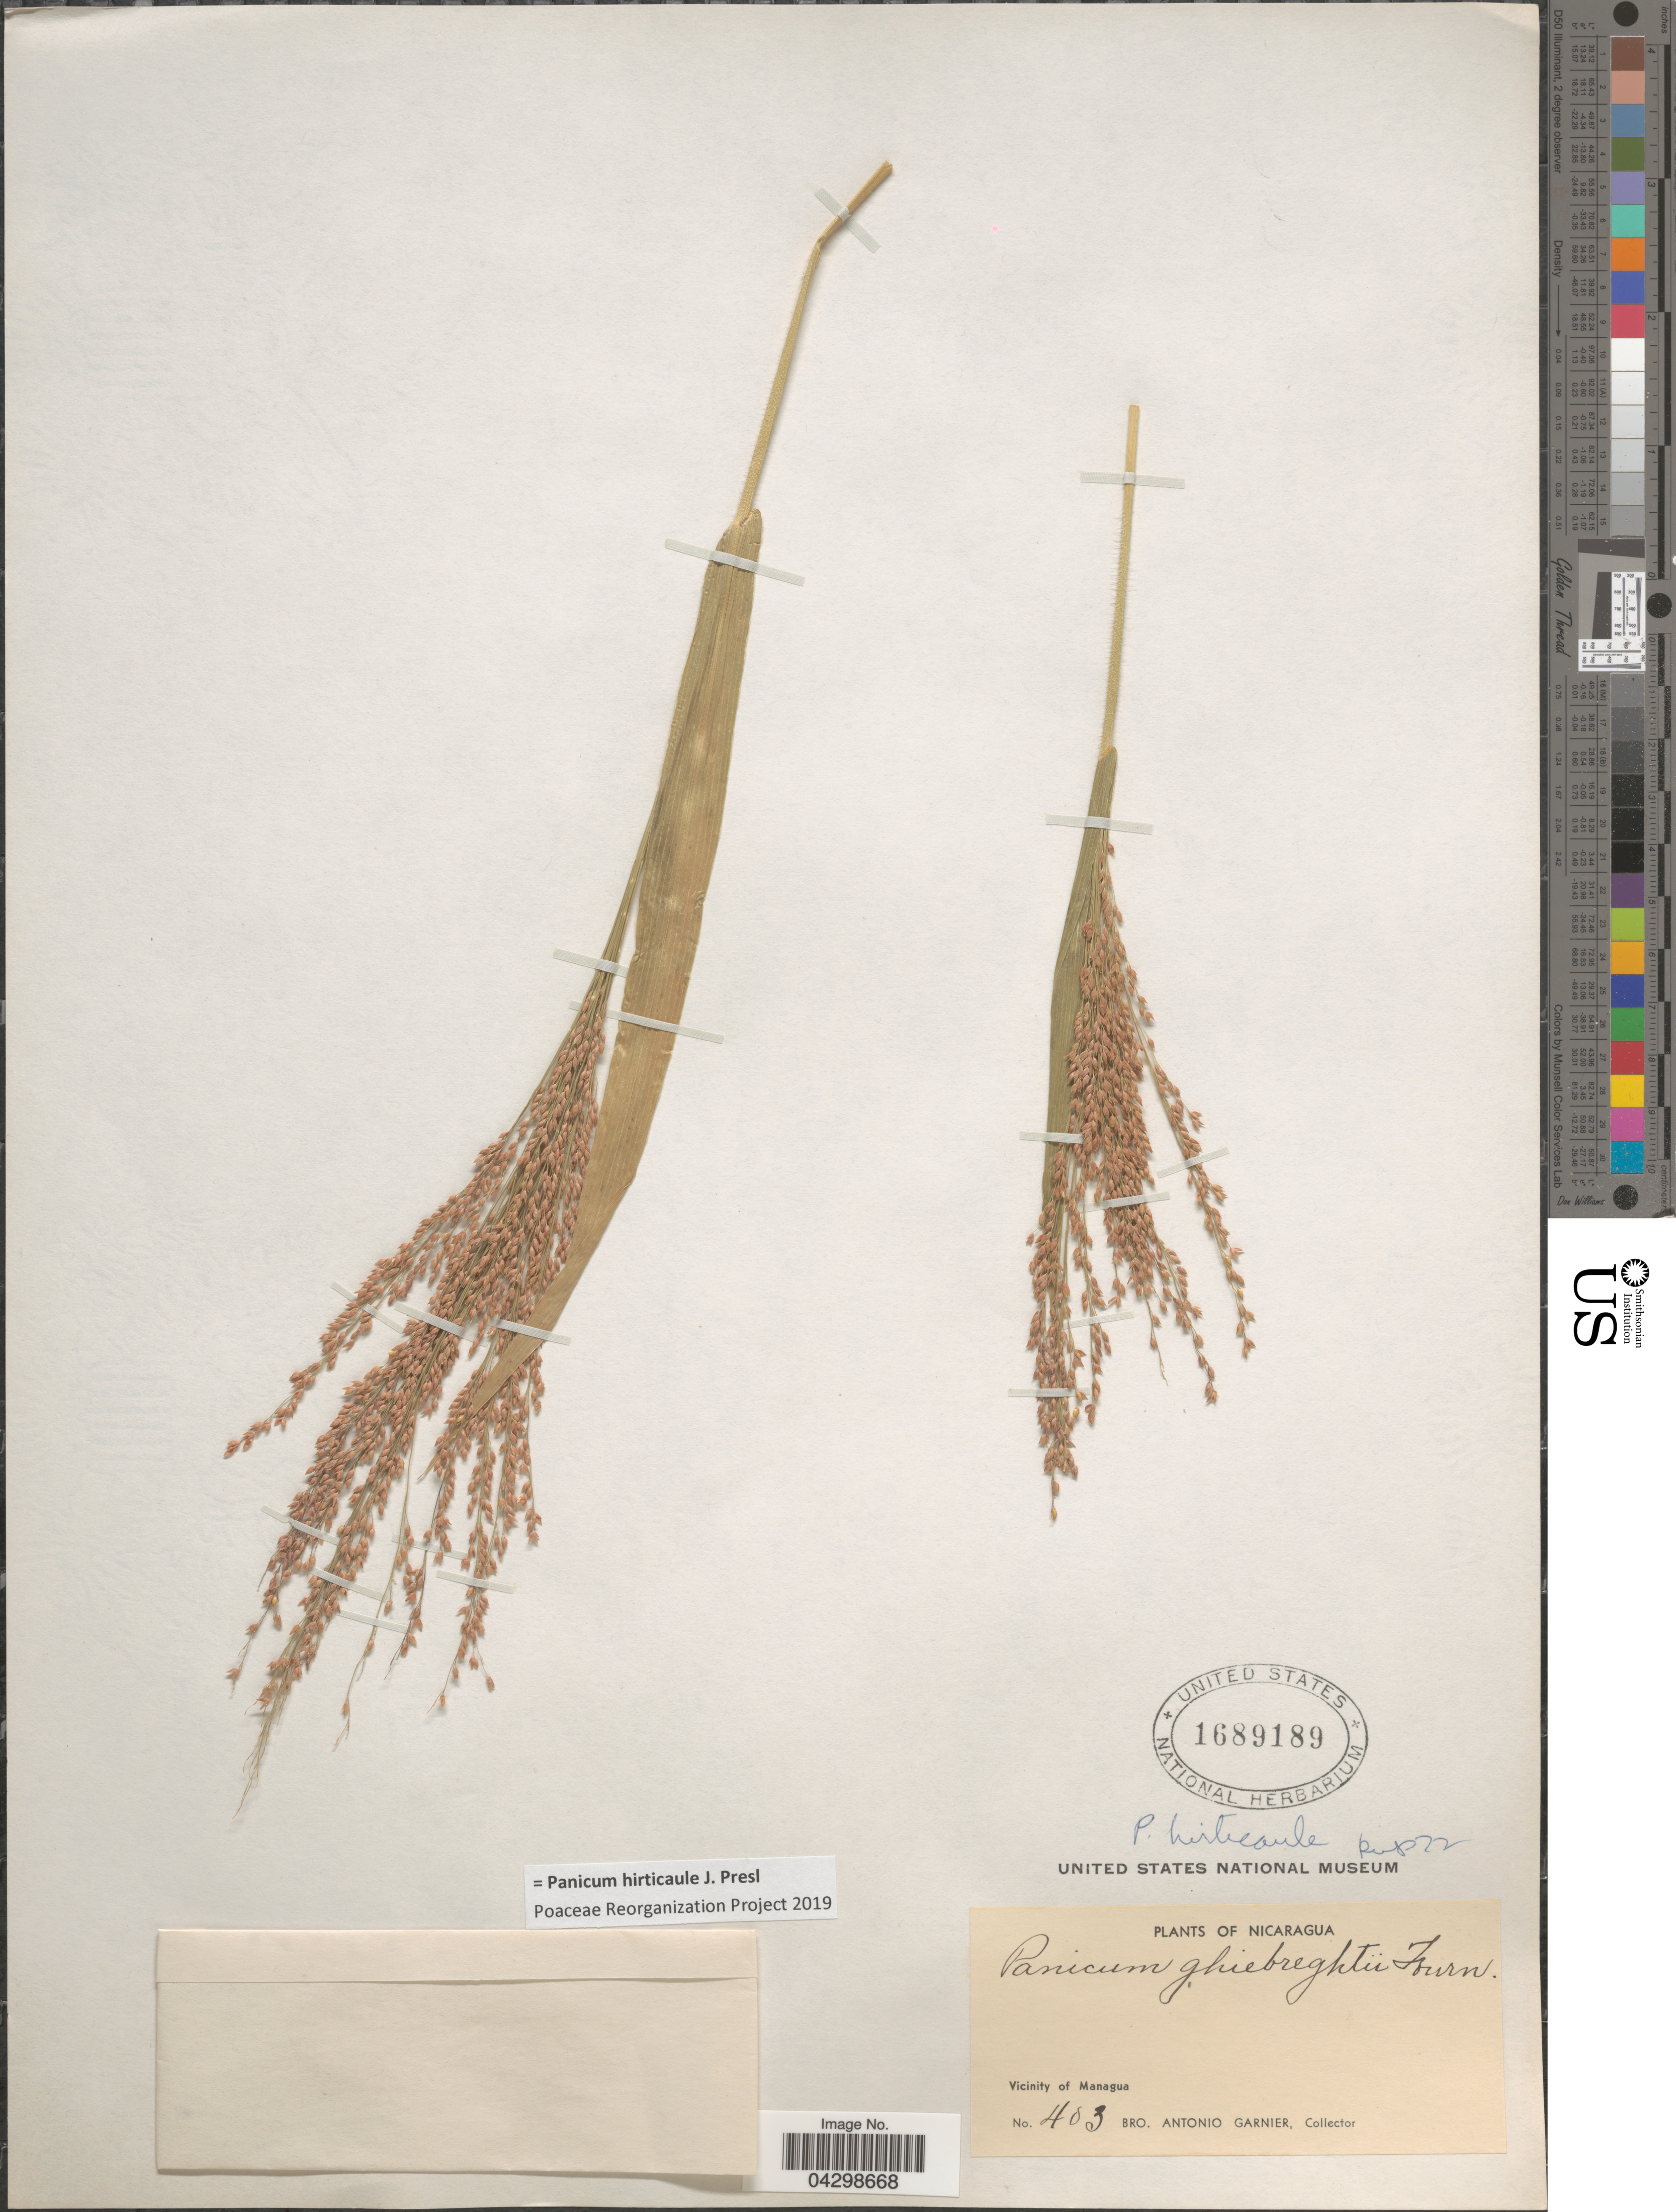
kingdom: Plantae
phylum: Tracheophyta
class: Liliopsida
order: Poales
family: Poaceae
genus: Panicum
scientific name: Panicum hirticaule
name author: J. Presl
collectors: Bro. A. Garnier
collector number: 483*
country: Nicaragua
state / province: Managua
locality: Vicinity of Managua.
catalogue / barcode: US 1689189